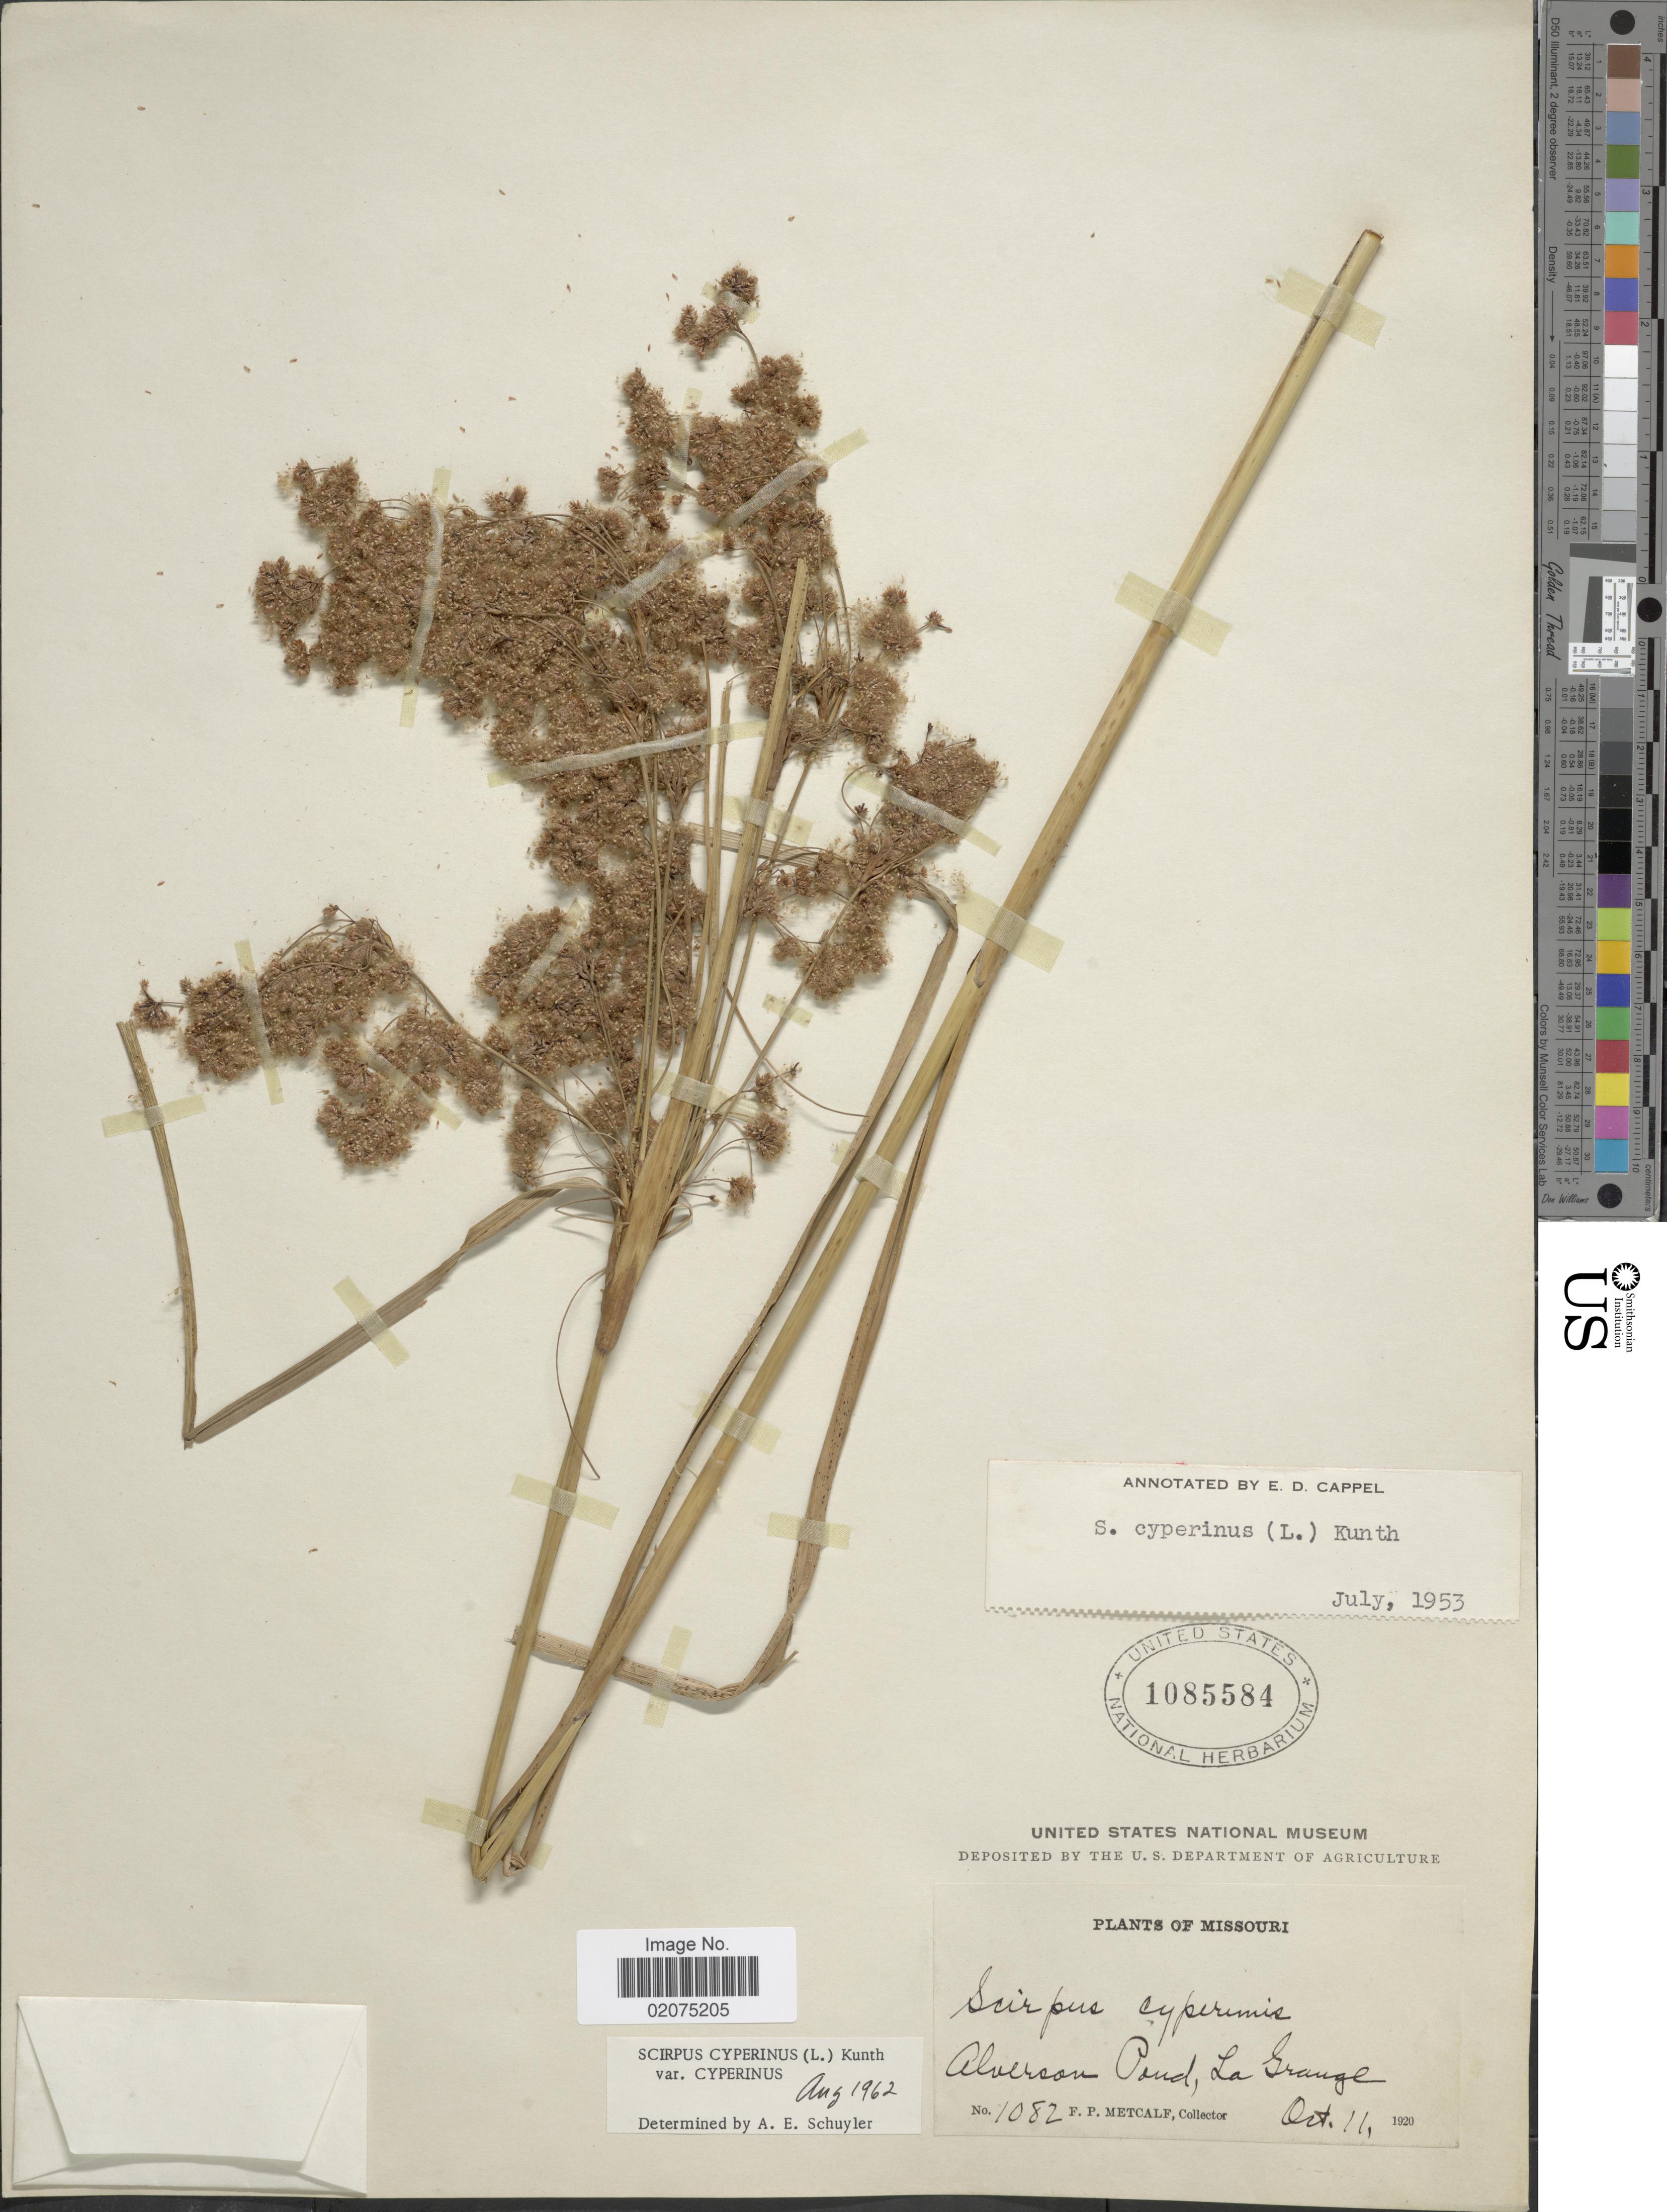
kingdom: Plantae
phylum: Tracheophyta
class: Liliopsida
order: Poales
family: Cyperaceae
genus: Scirpus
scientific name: Scirpus cyperinus (L.) Kunth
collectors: F. Metcalf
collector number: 1082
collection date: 1920-10-11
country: United States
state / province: Missouri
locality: Alverson Pond, La Grange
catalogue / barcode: US 1085584